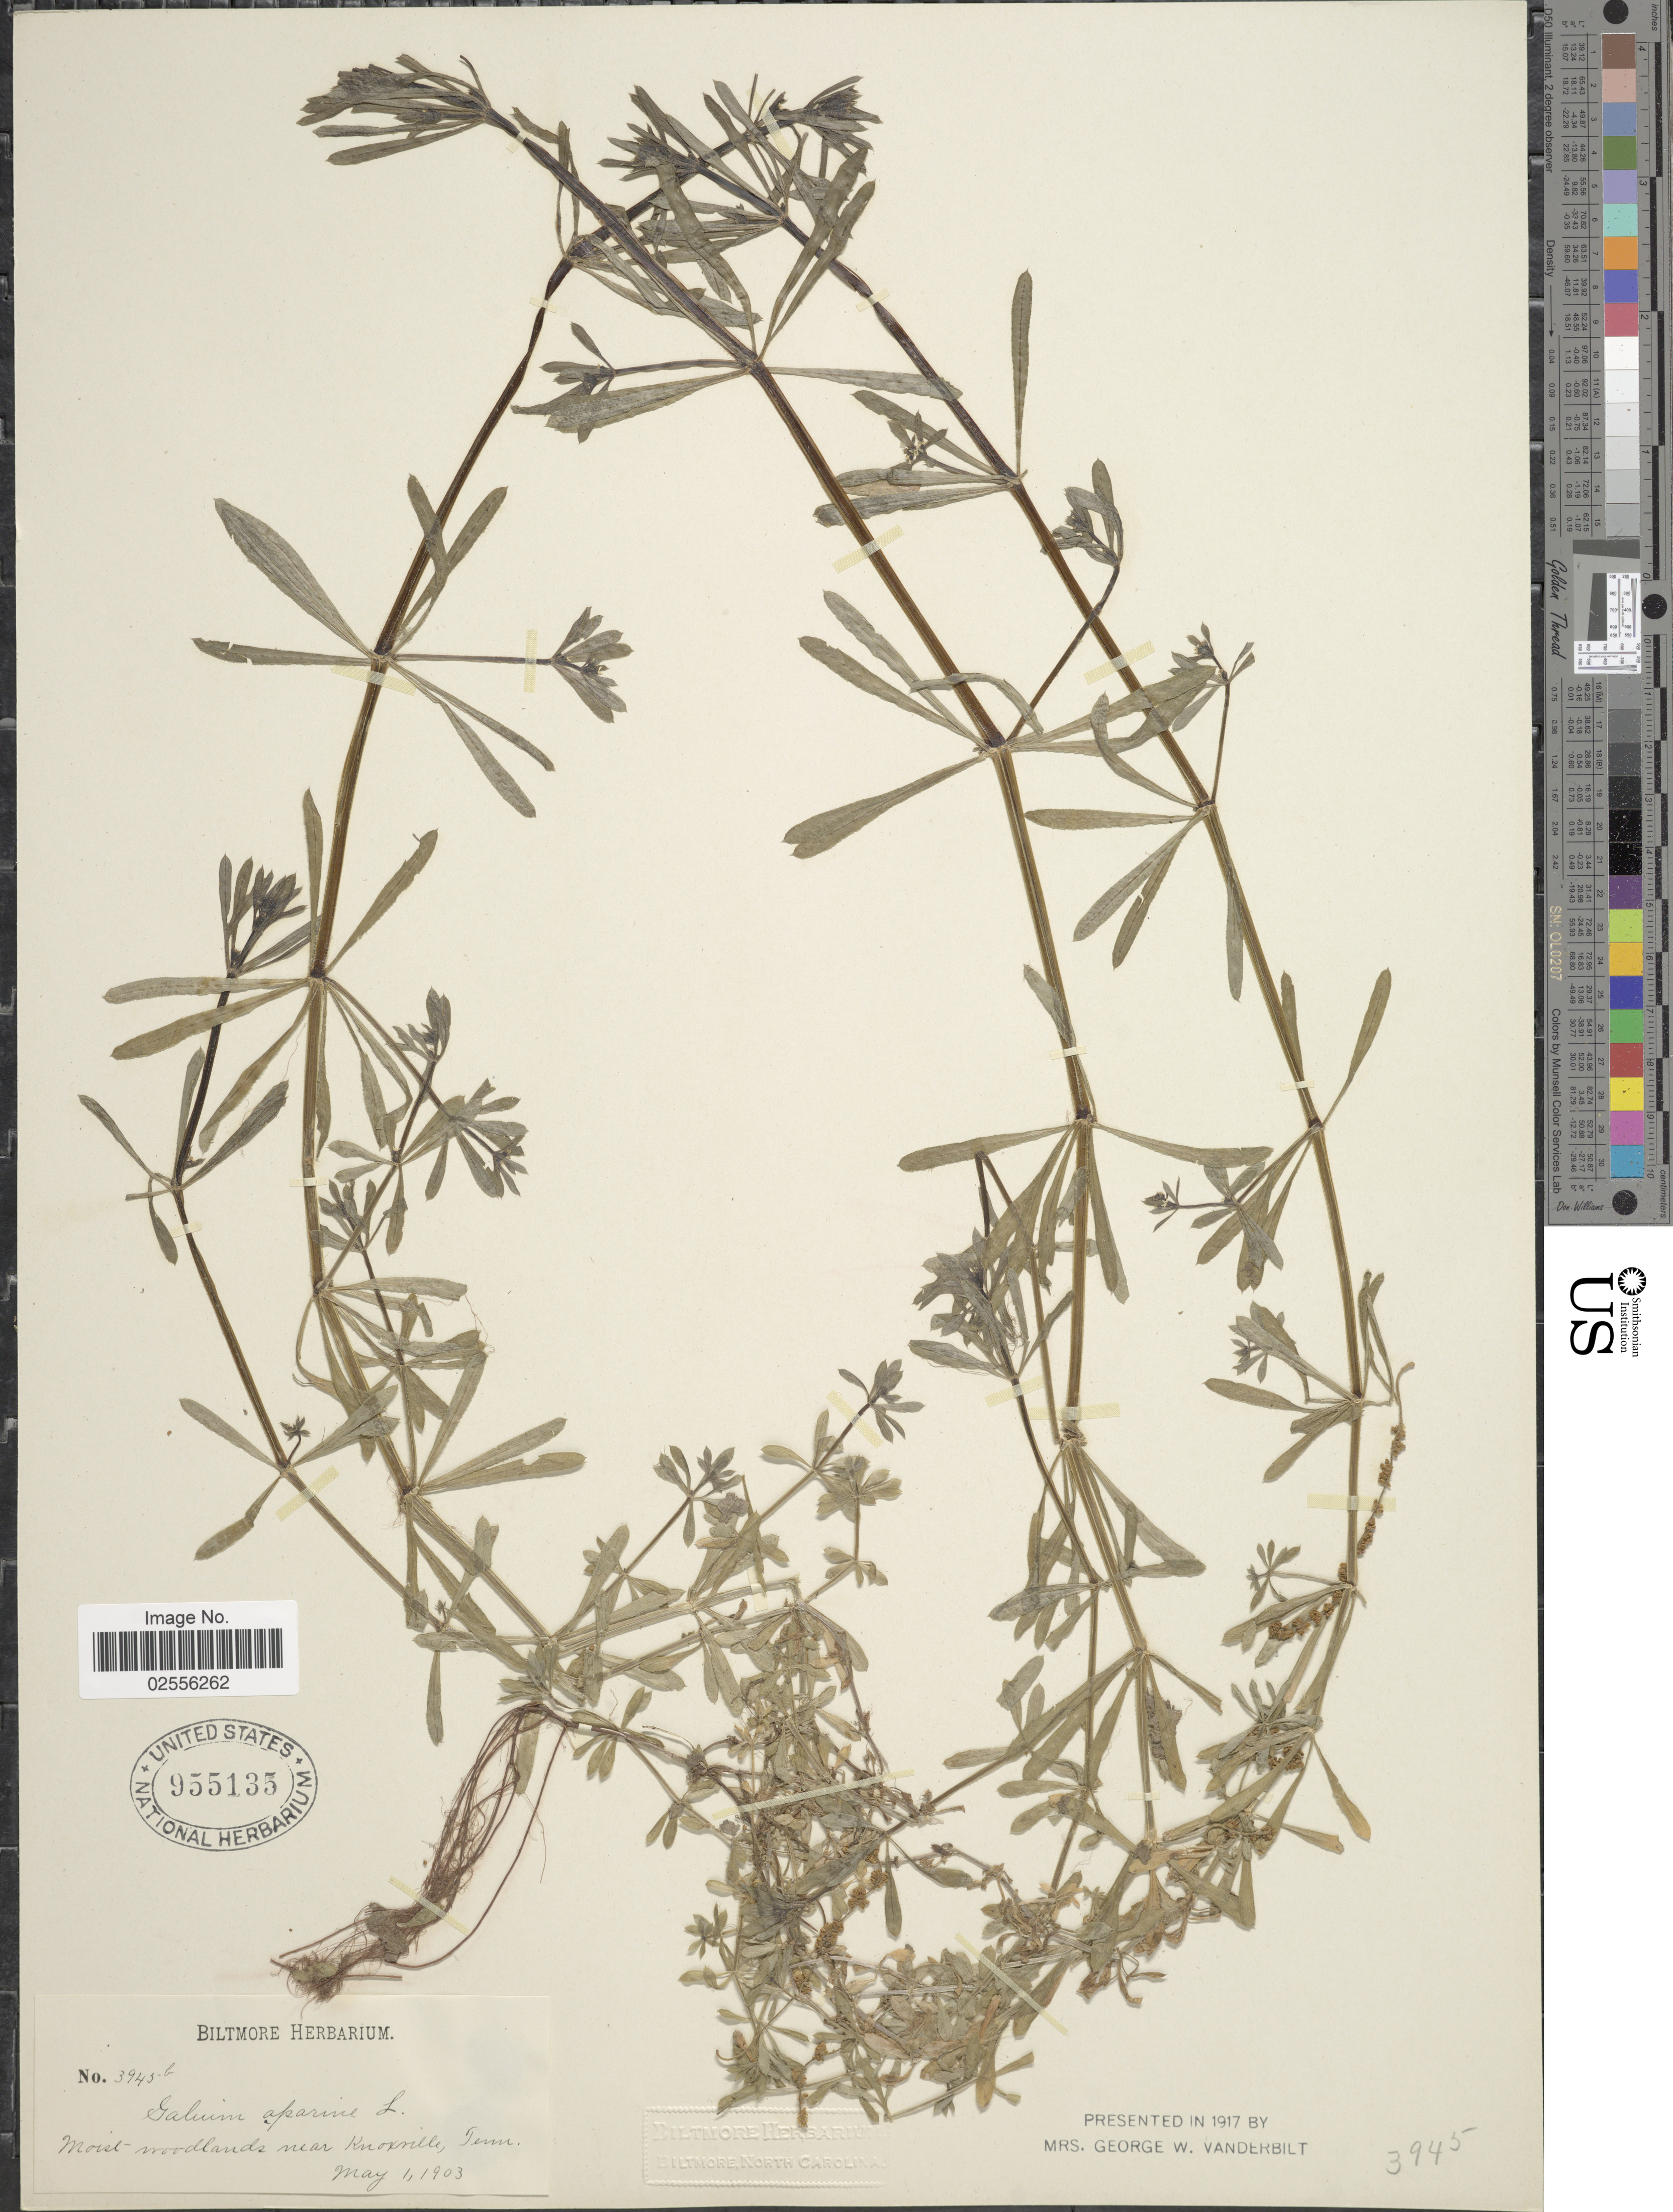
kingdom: Plantae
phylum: Tracheophyta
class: Magnoliopsida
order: Gentianales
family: Rubiaceae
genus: Galium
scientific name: Galium aparine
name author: L.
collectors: ex herb. Biltmore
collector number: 3945b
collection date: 1903-05-01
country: United States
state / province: Tennessee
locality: Near Knoxville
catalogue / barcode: US 955135